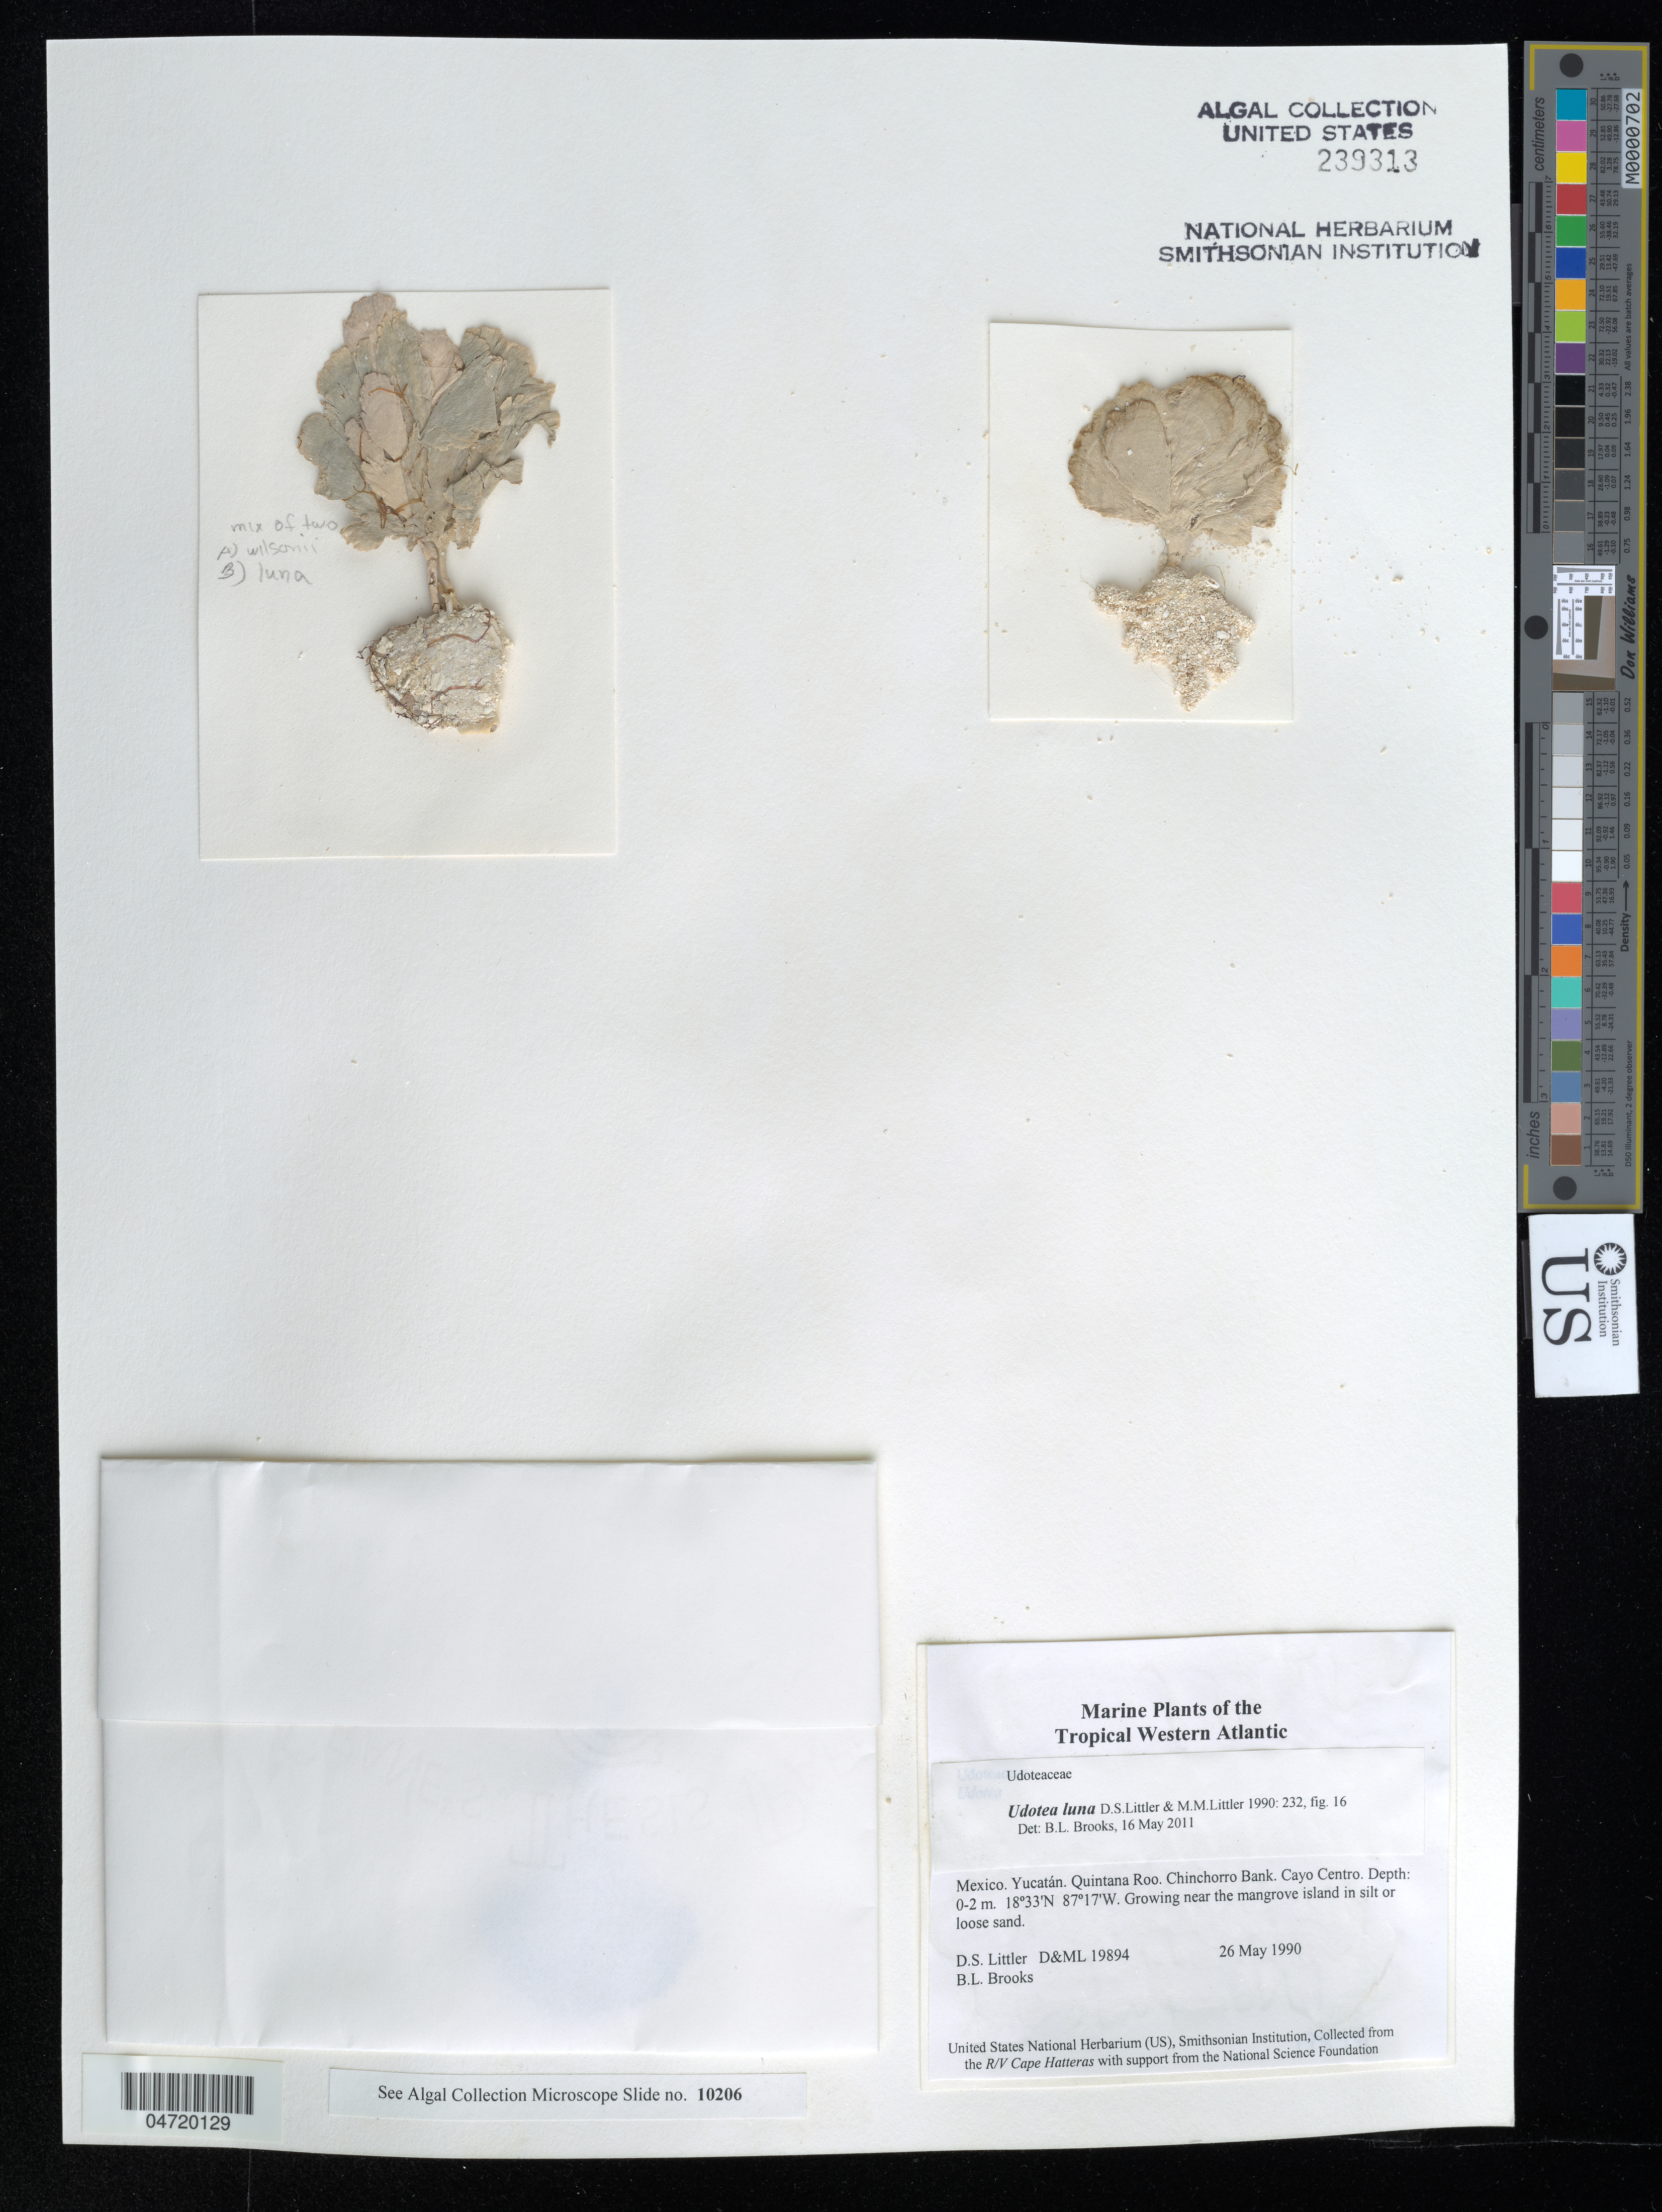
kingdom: Plantae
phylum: Chlorophyta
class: Ulvophyceae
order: Bryopsidales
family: Udoteaceae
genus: Udotea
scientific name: Udotea luna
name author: D.S. Littler & Littler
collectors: D. S. Littler & B. Brooks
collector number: D&ML19894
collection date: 1990-05-26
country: Mexico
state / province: Yucatán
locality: The Tropical Western Atlantic. Quintana Roo. Chinchorro Bank. Cayo Centro. Near the mangrove island in silt or in loose sand.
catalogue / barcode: US 239313